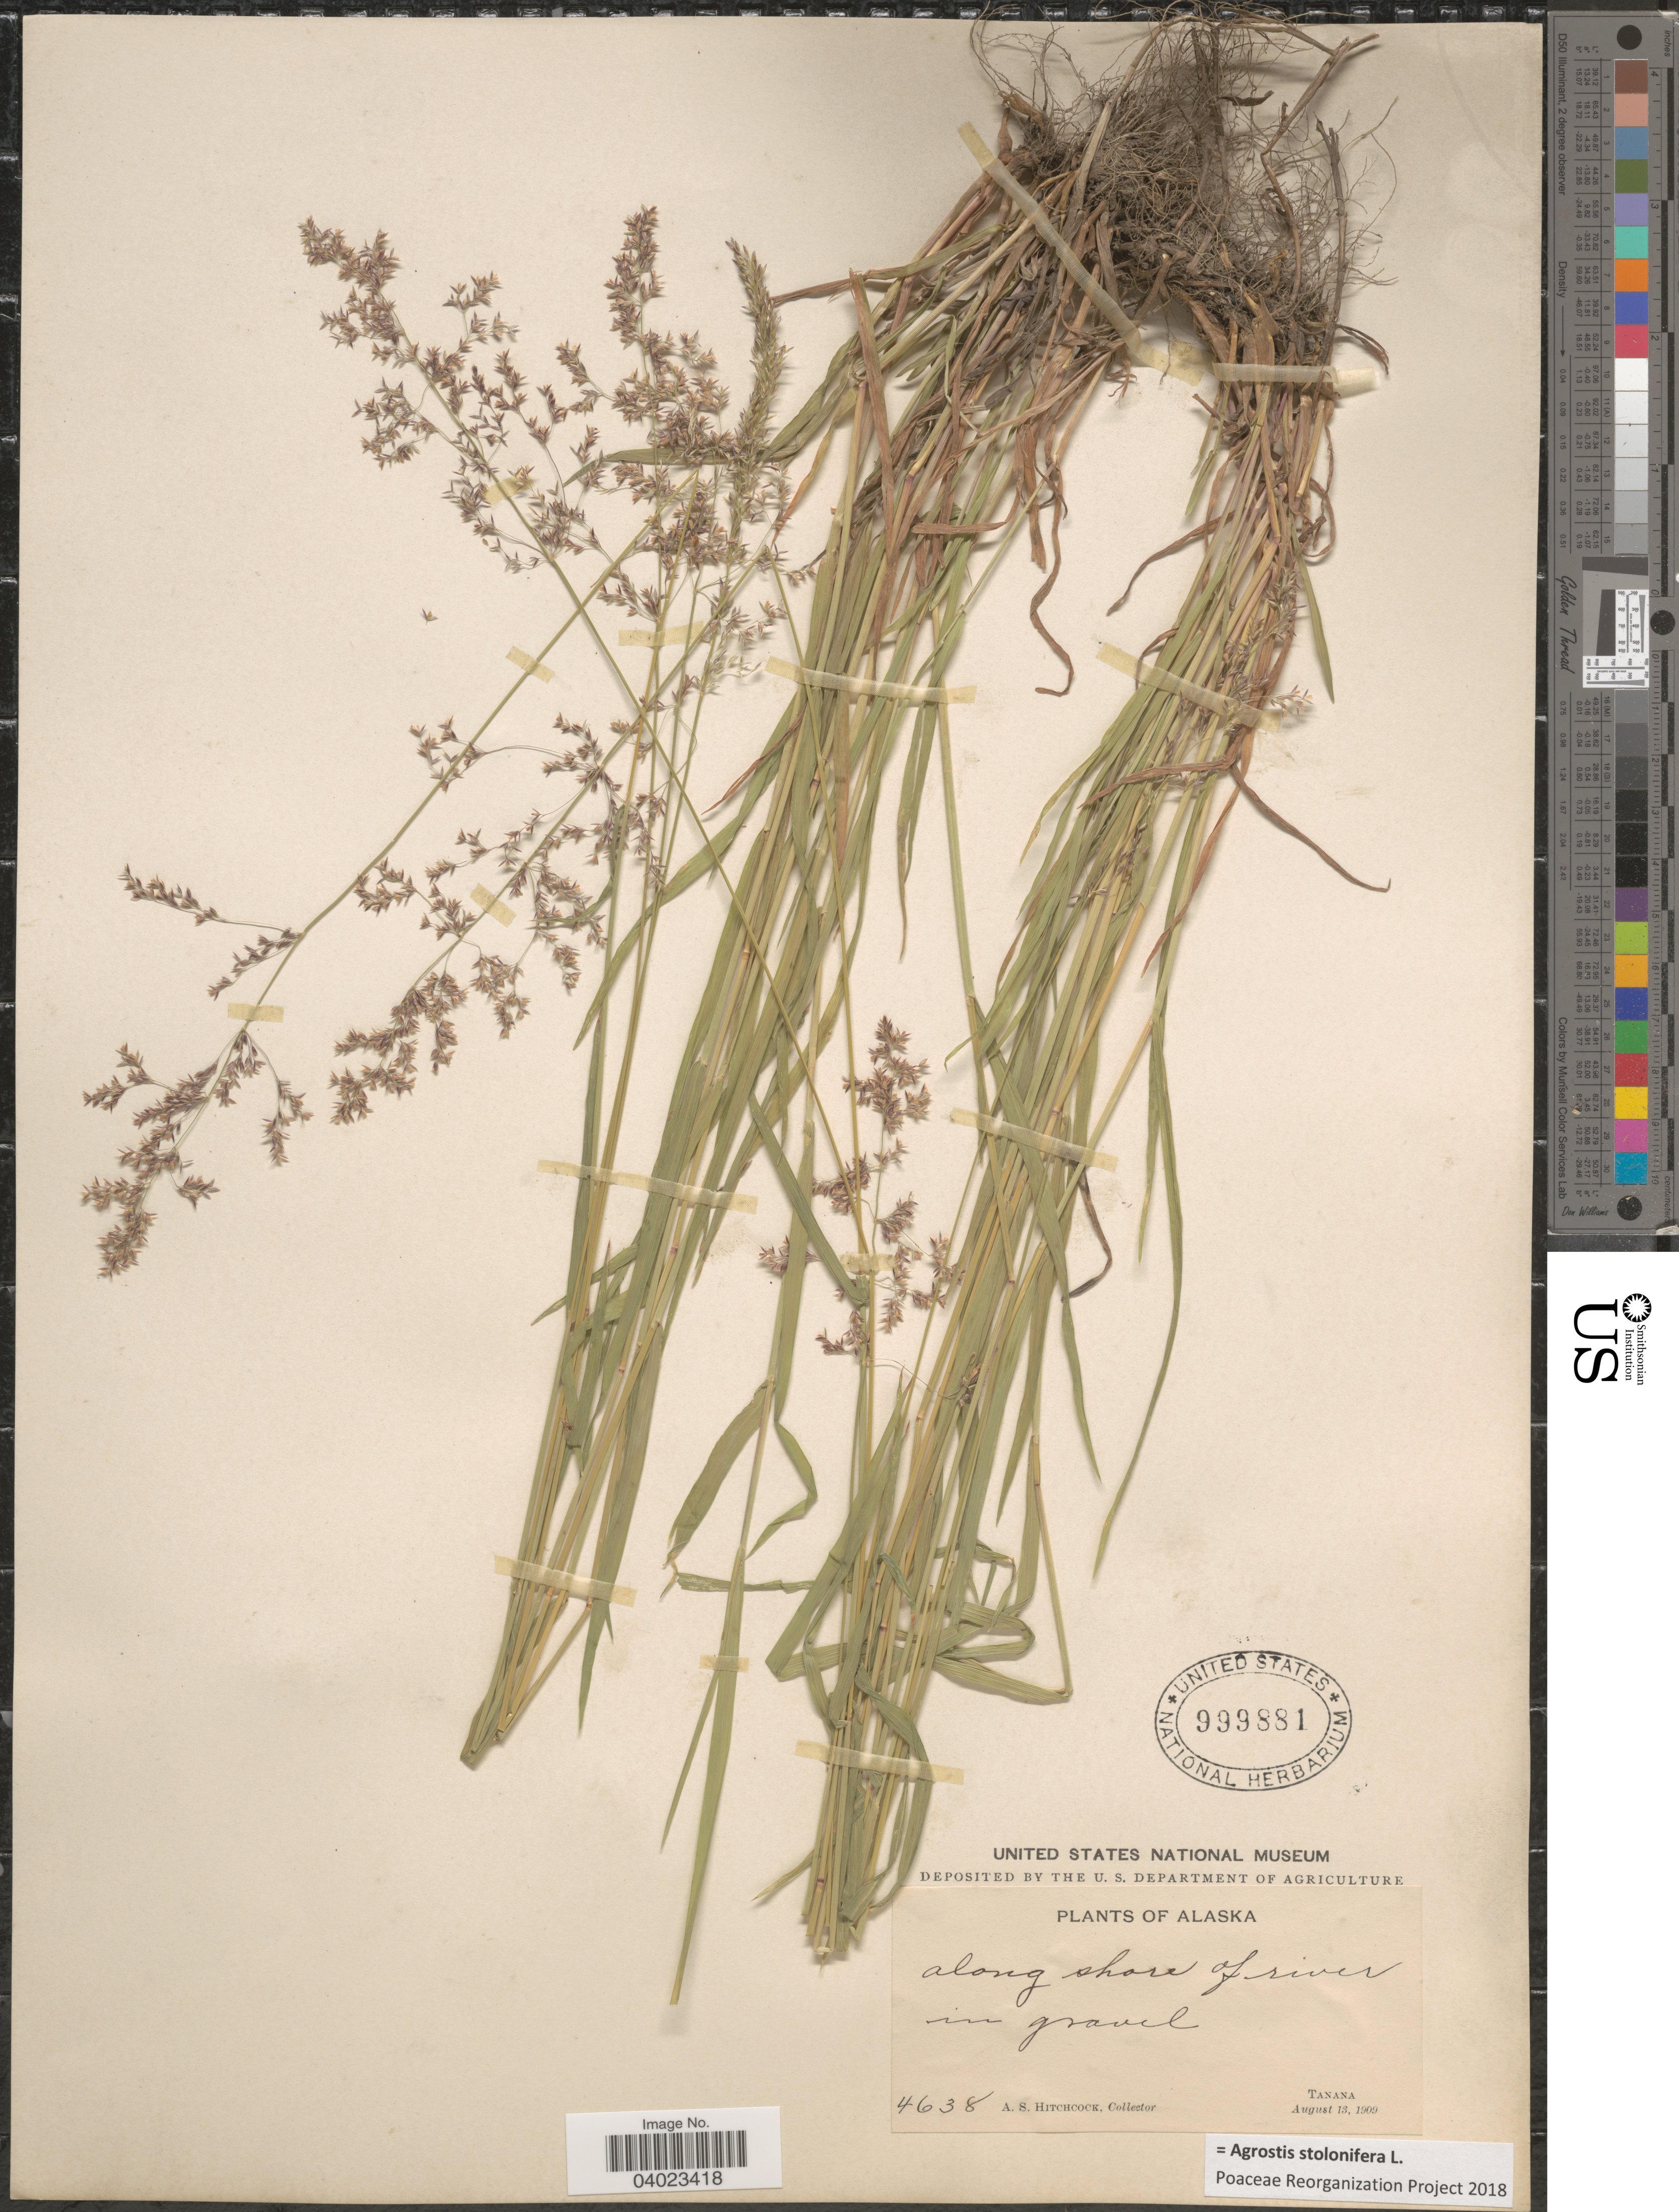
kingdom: Plantae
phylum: Tracheophyta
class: Liliopsida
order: Poales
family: Poaceae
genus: Agrostis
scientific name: Agrostis stolonifera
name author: L.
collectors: A. S. Hitchcock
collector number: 4638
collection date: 1909-08-13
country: United States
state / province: Alaska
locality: Along shore of river. Tanana.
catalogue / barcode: US 999881